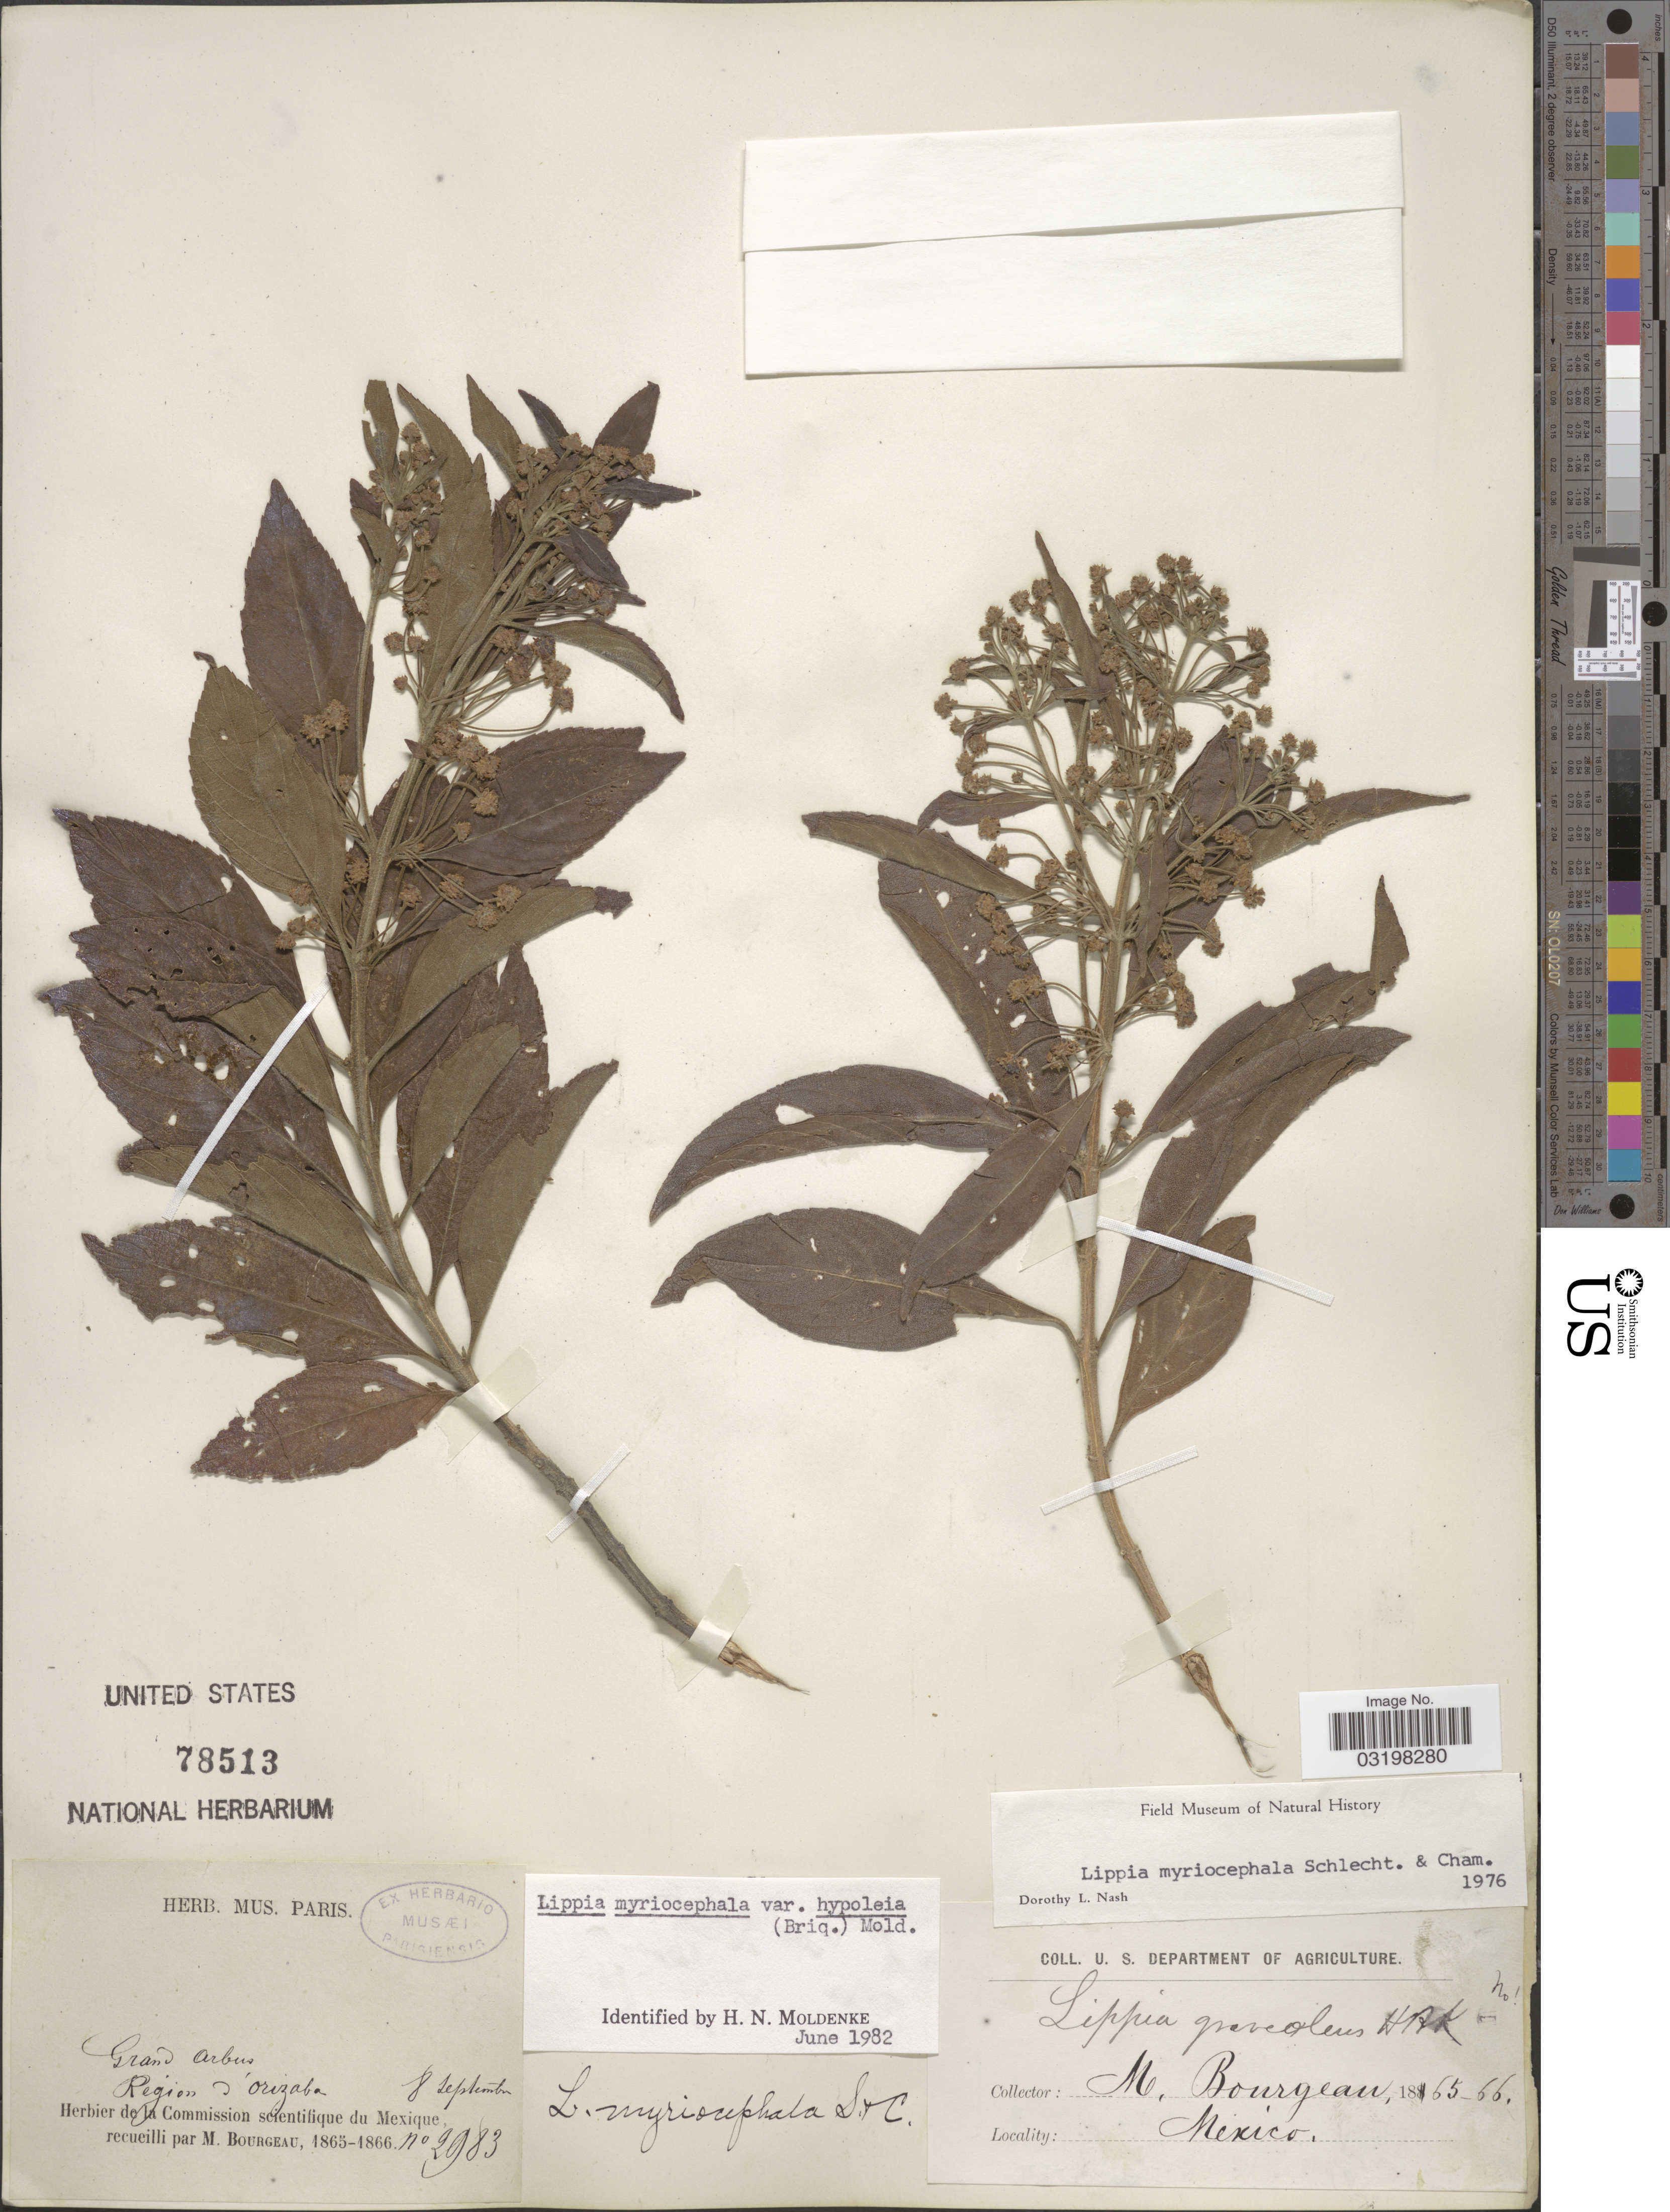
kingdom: Plantae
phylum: Tracheophyta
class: Magnoliopsida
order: Lamiales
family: Verbenaceae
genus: Lippia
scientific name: Lippia myriocephala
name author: Schltdl. & Cham.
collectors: M. Bourgeau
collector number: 2983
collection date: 1865-09-08/1866-09-08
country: Mexico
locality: Grand Arbus. Region d' Orizaba.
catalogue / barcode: US 78513